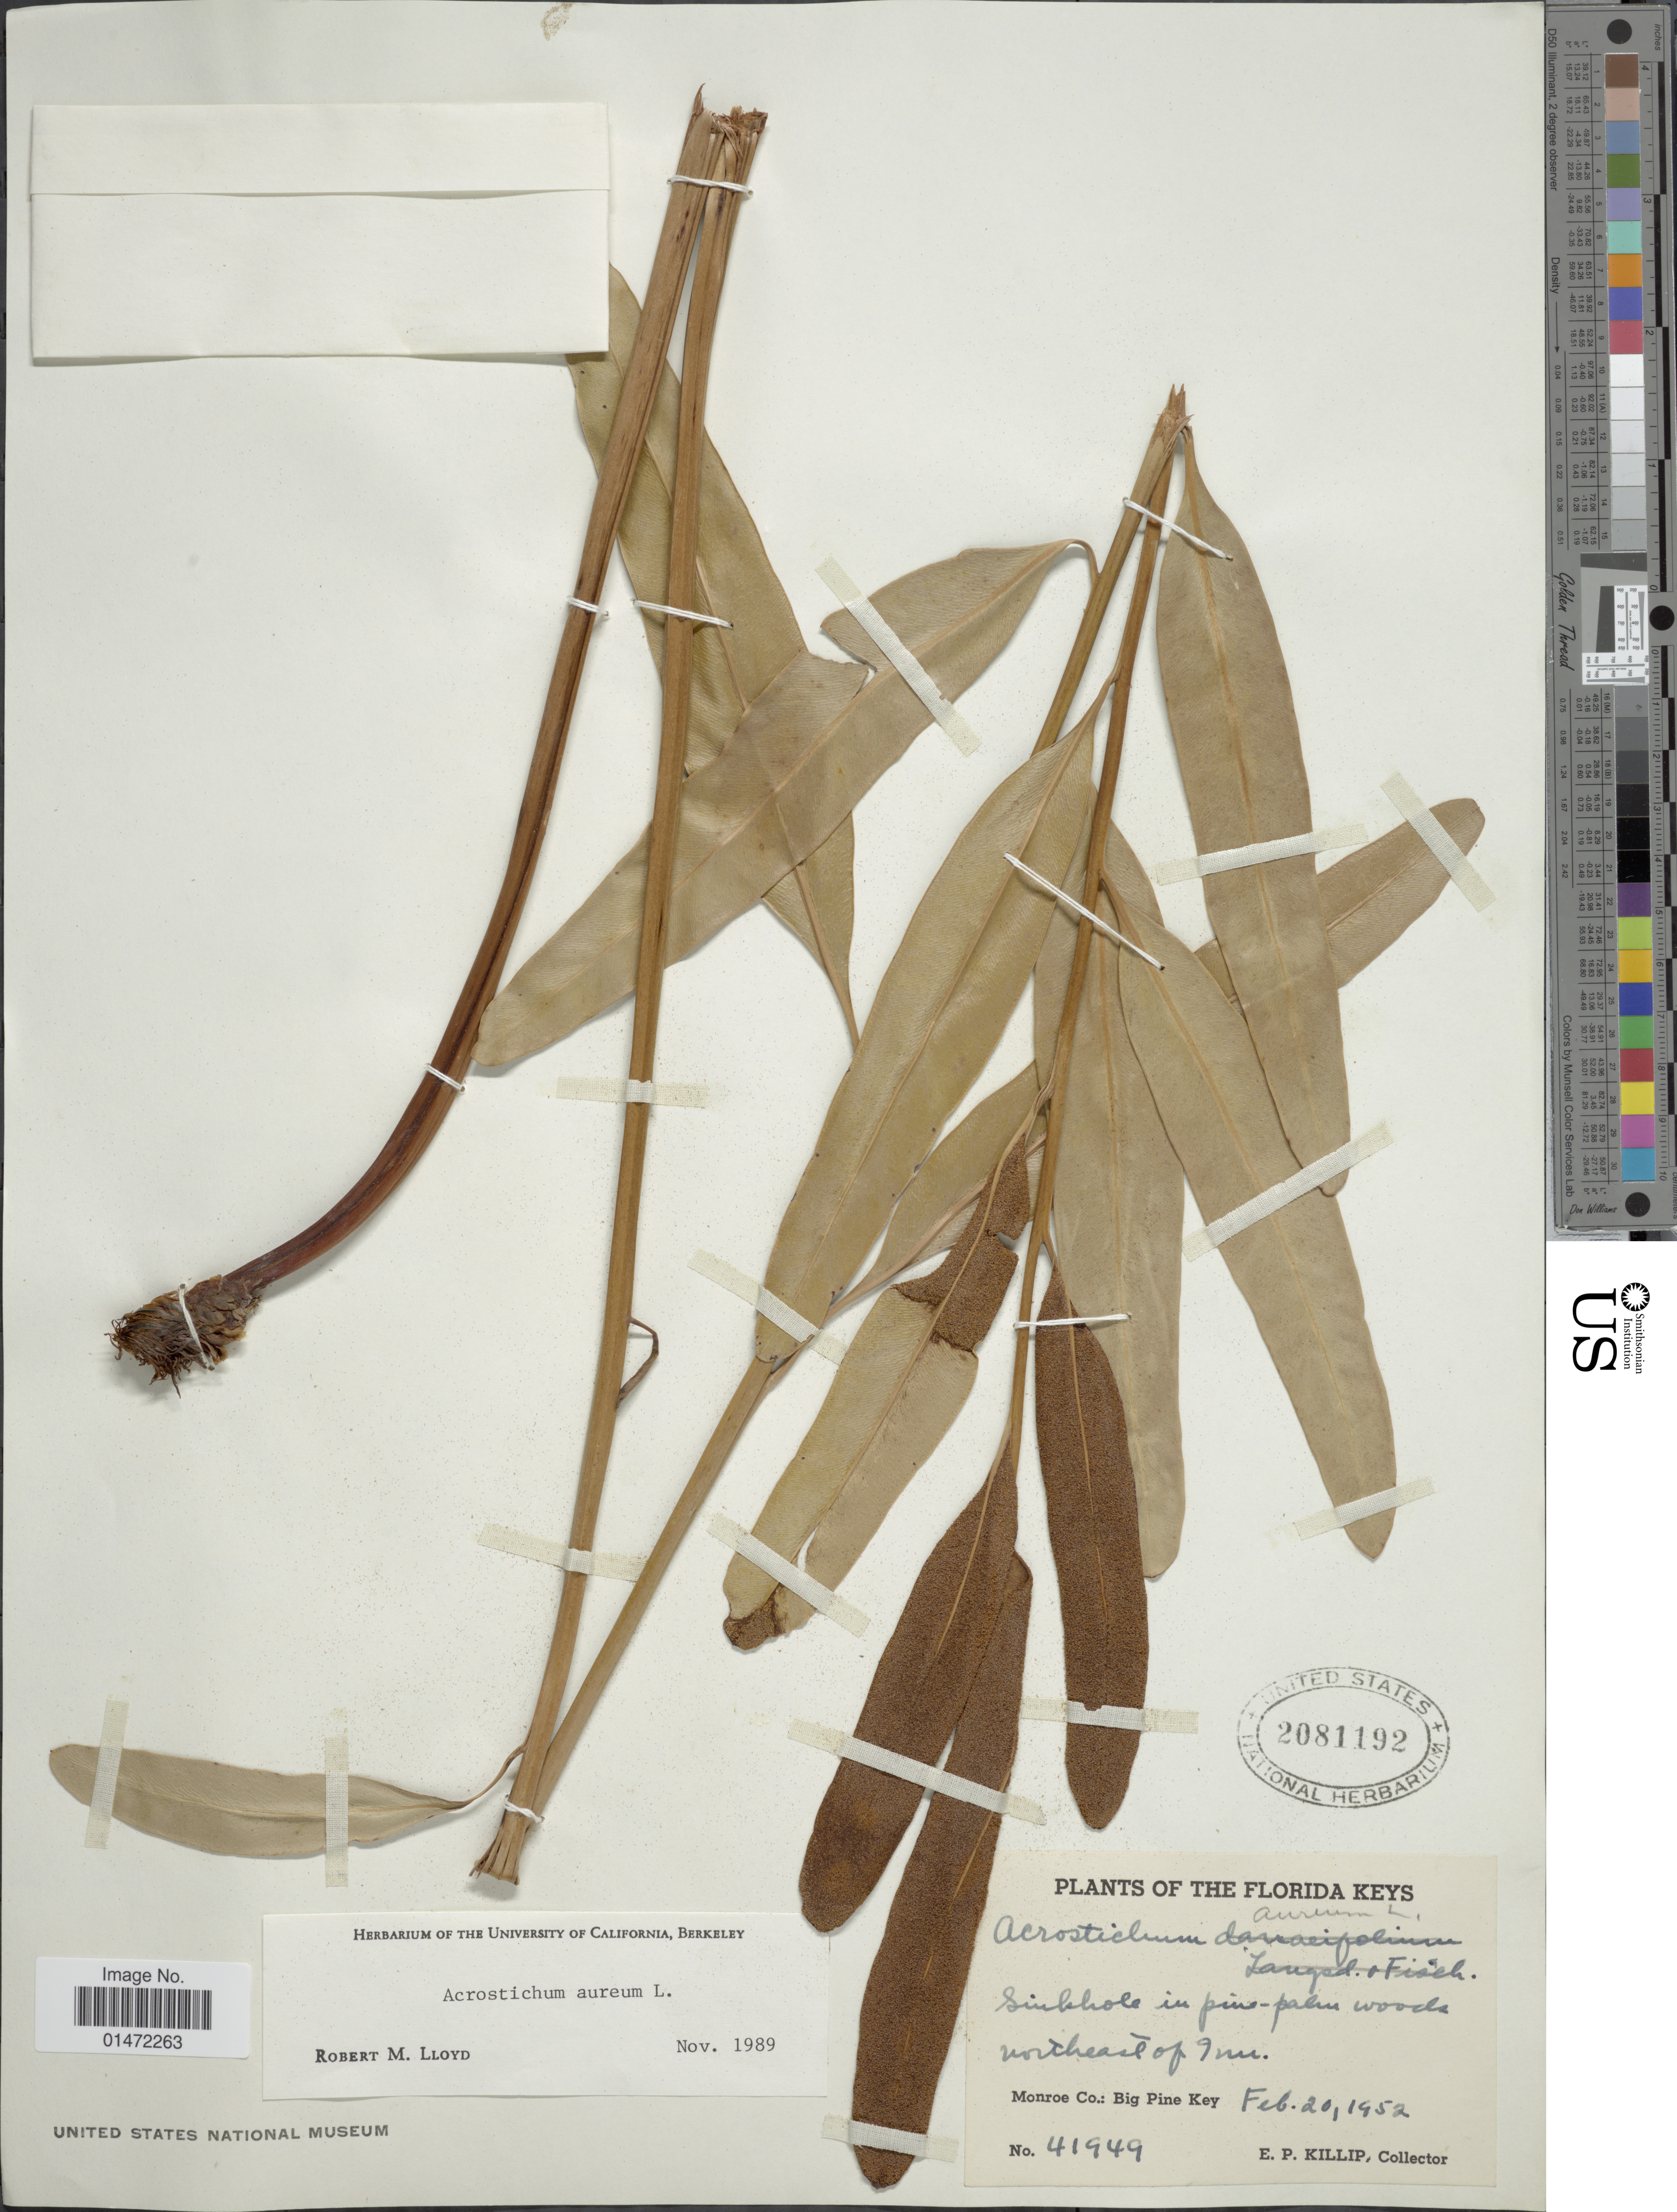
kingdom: Plantae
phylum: Tracheophyta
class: Polypodiopsida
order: Polypodiales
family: Pteridaceae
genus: Acrostichum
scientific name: Acrostichum aureum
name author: L.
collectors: E. P. Killip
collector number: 41949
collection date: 1952-02-20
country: United States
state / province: Florida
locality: Florida Keys. Northeast of Inu. Monroe Co.: Big Pine Key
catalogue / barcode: US 2081192